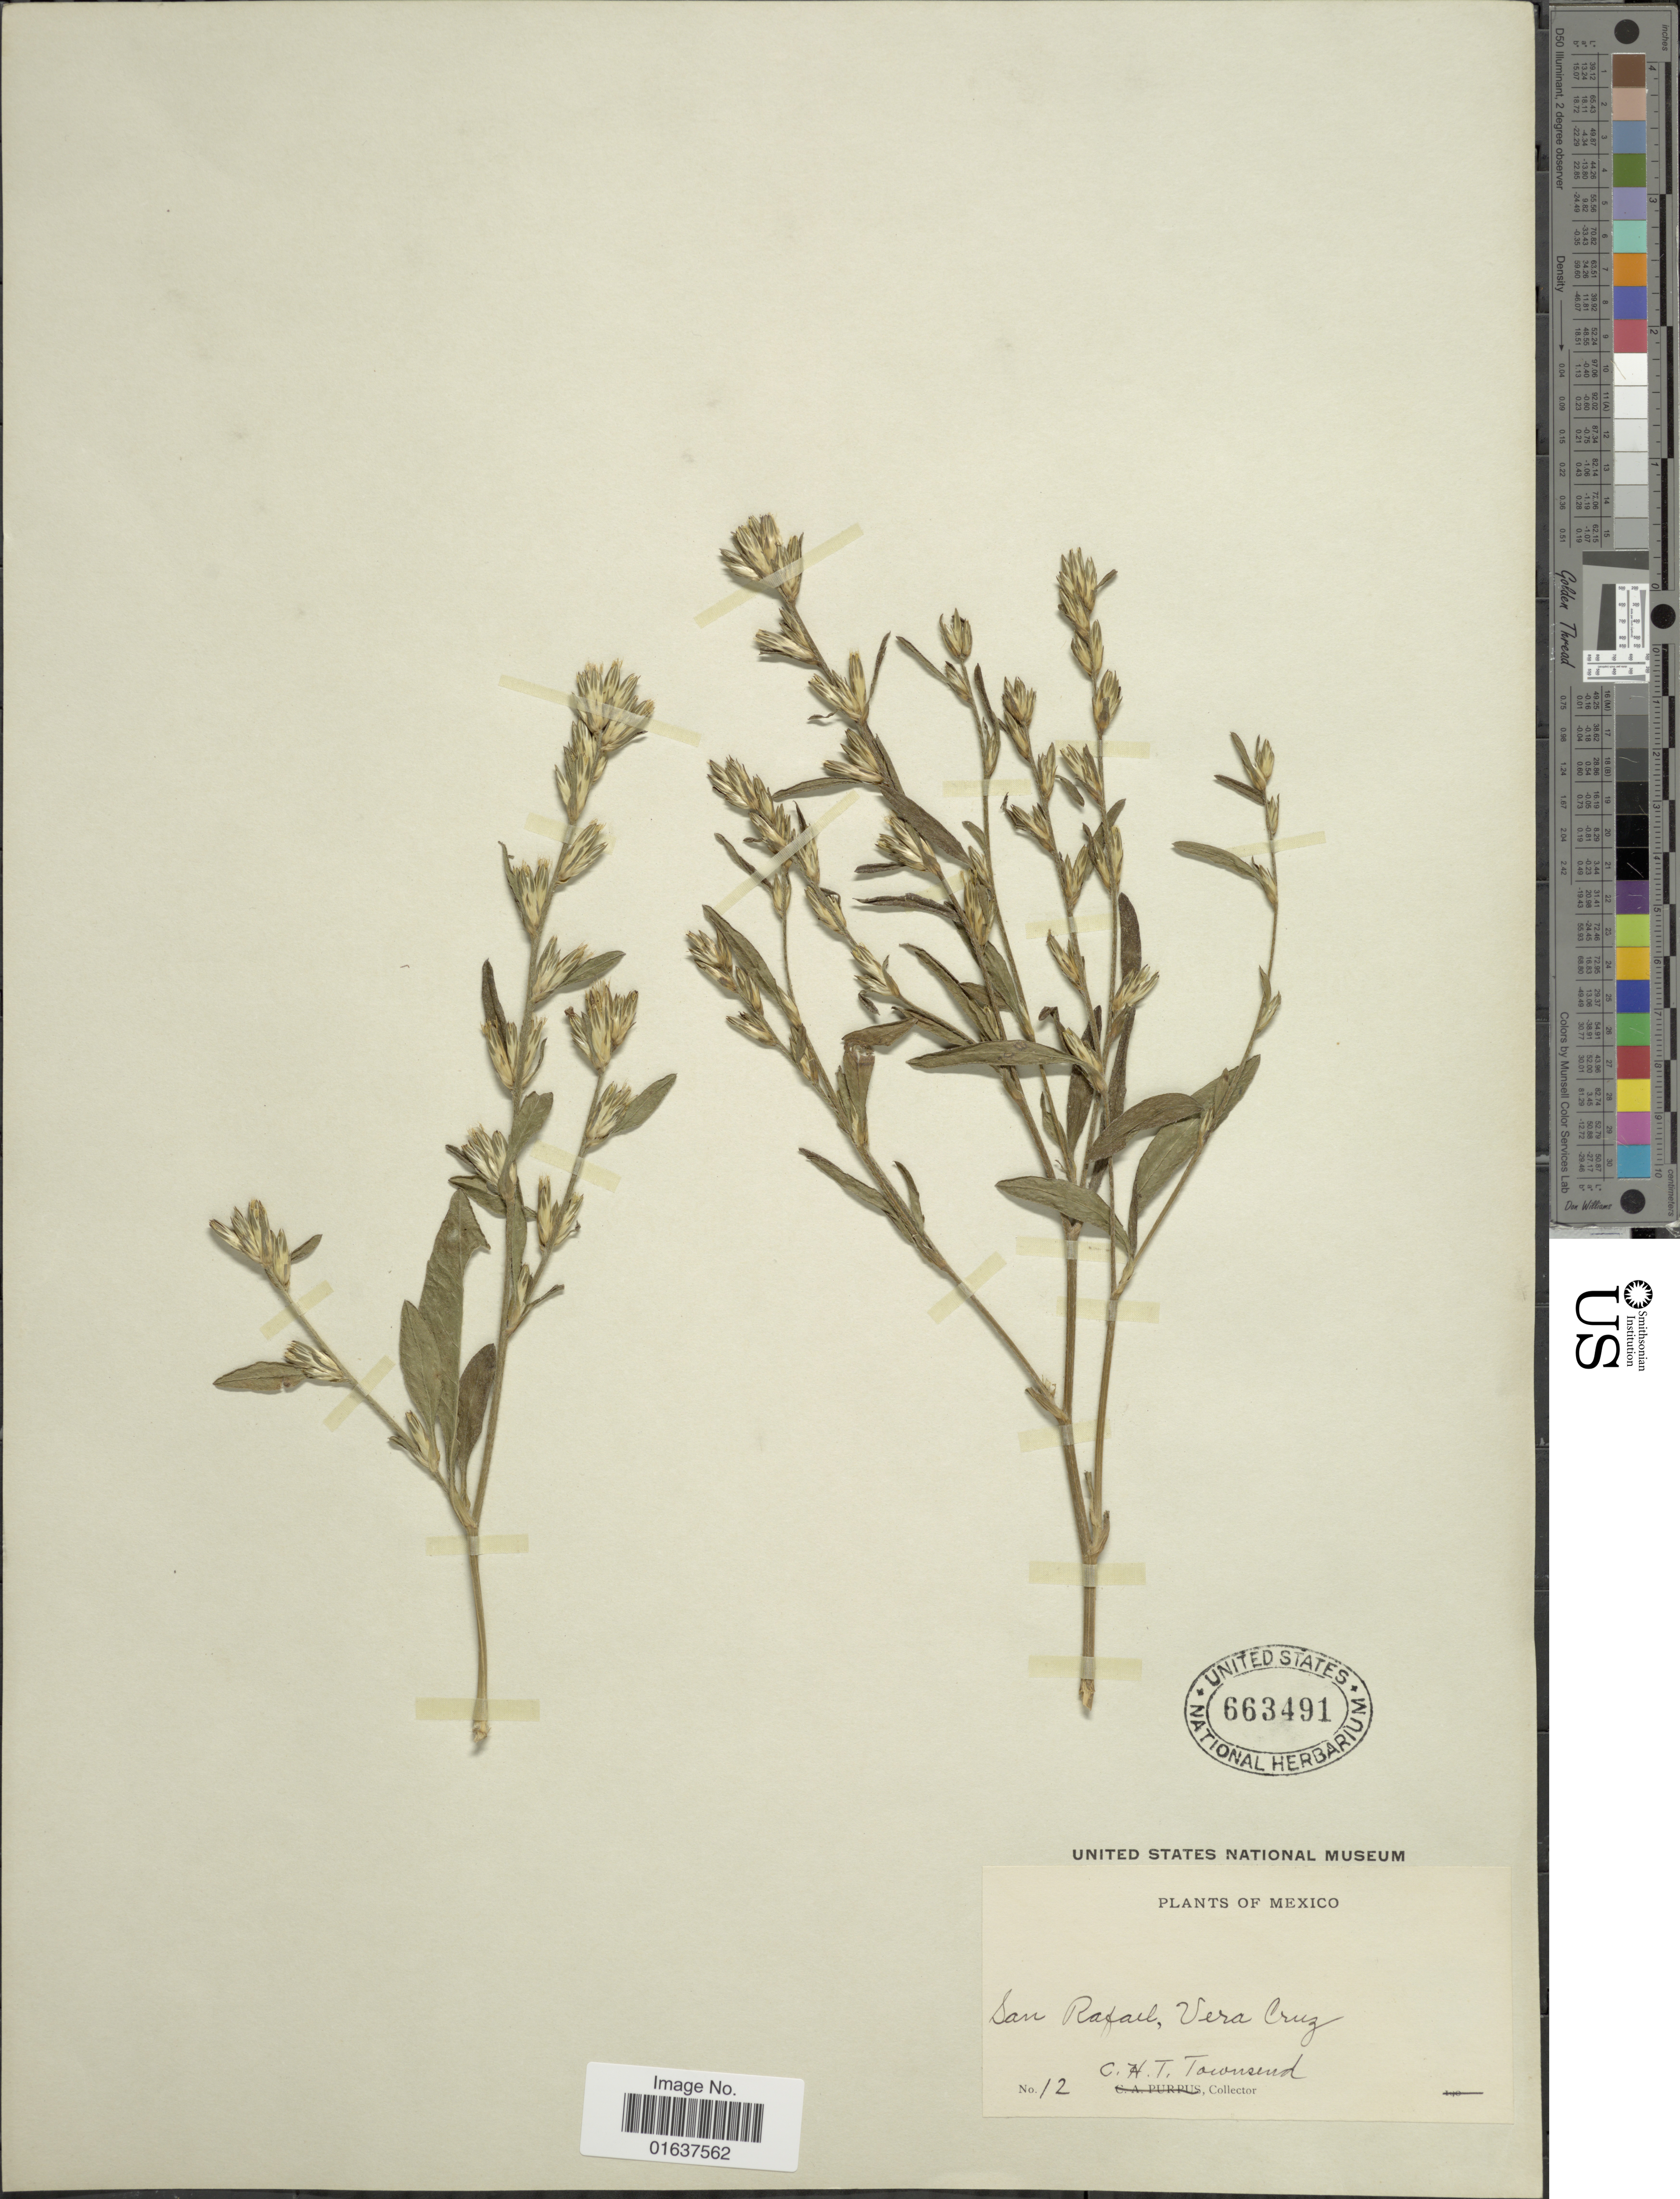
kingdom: Plantae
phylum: Tracheophyta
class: Magnoliopsida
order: Asterales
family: Asteraceae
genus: Pseudelephantopus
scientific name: Pseudelephantopus spicatus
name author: (Juss. ex Aubl.) C.F. Baker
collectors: C. H. T. Townsend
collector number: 12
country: Mexico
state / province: Veracruz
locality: San Rafael, Vera Cruz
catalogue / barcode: US 663491